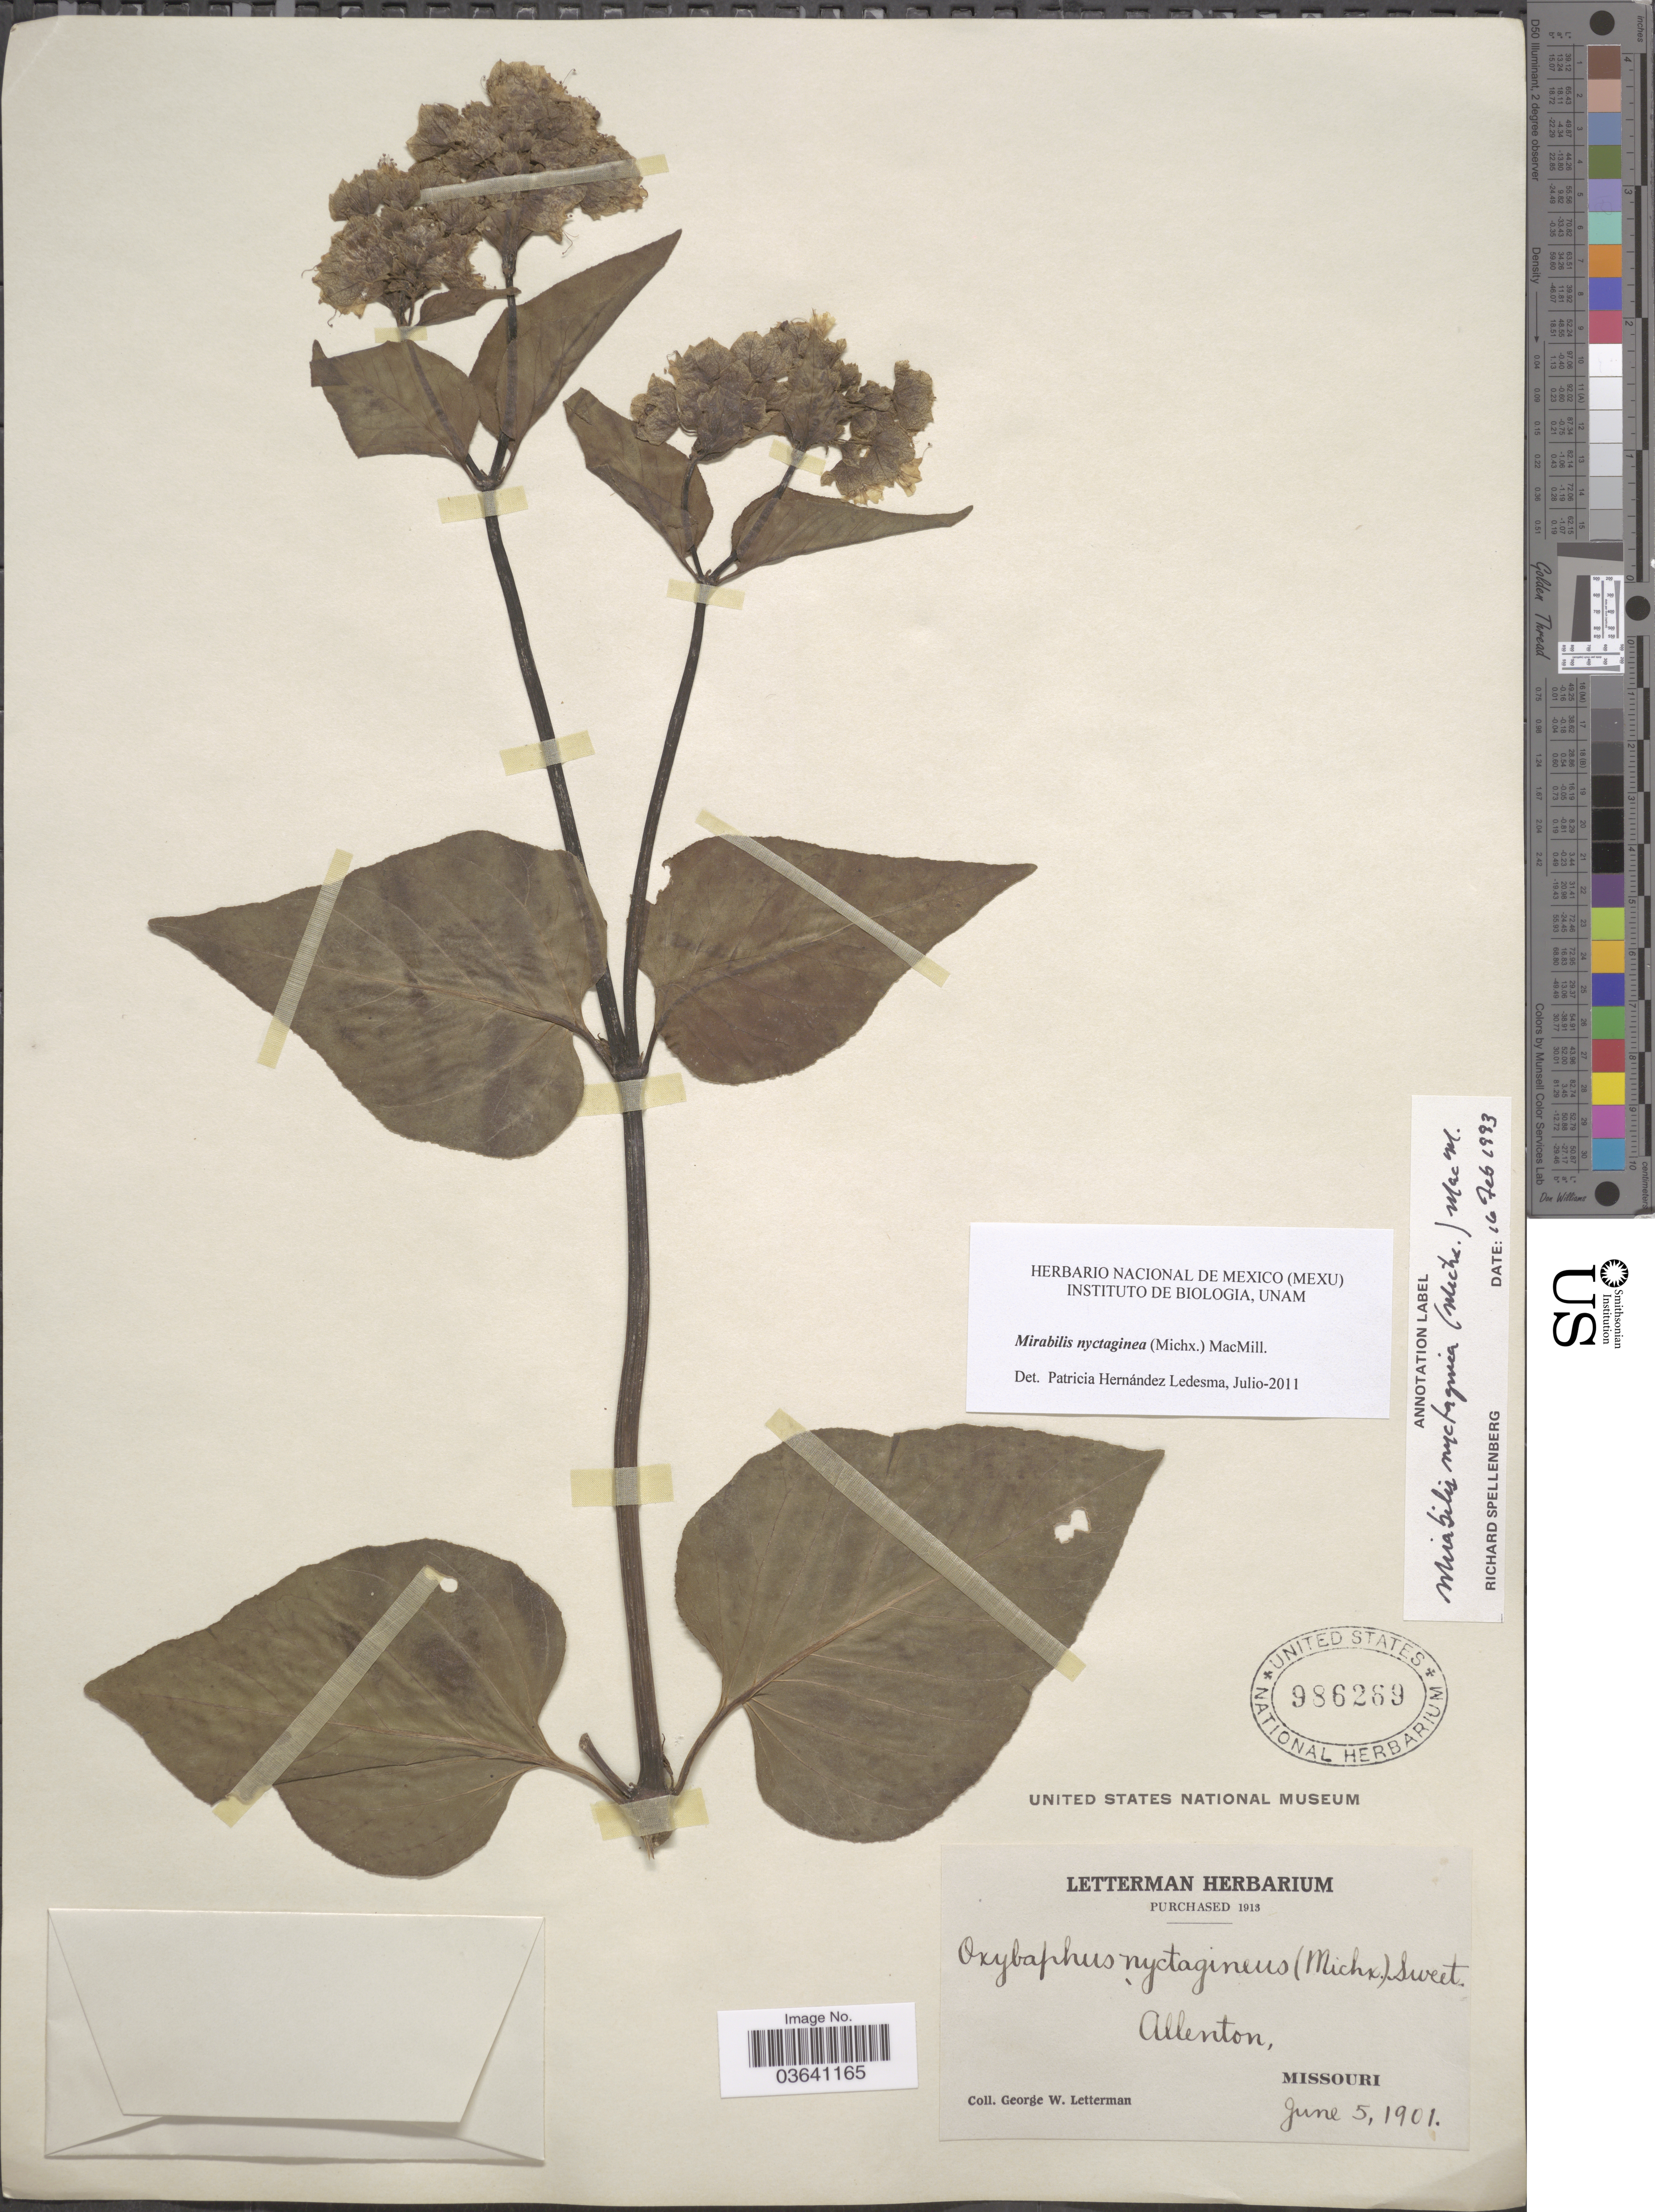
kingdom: Plantae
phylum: Tracheophyta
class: Magnoliopsida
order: Caryophyllales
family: Nyctaginaceae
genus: Mirabilis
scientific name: Mirabilis nyctaginea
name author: (Michx.) MacMill.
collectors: G. W. Letterman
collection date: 1901-06-05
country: United States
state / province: Missouri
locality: Allenton.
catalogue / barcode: US 986269